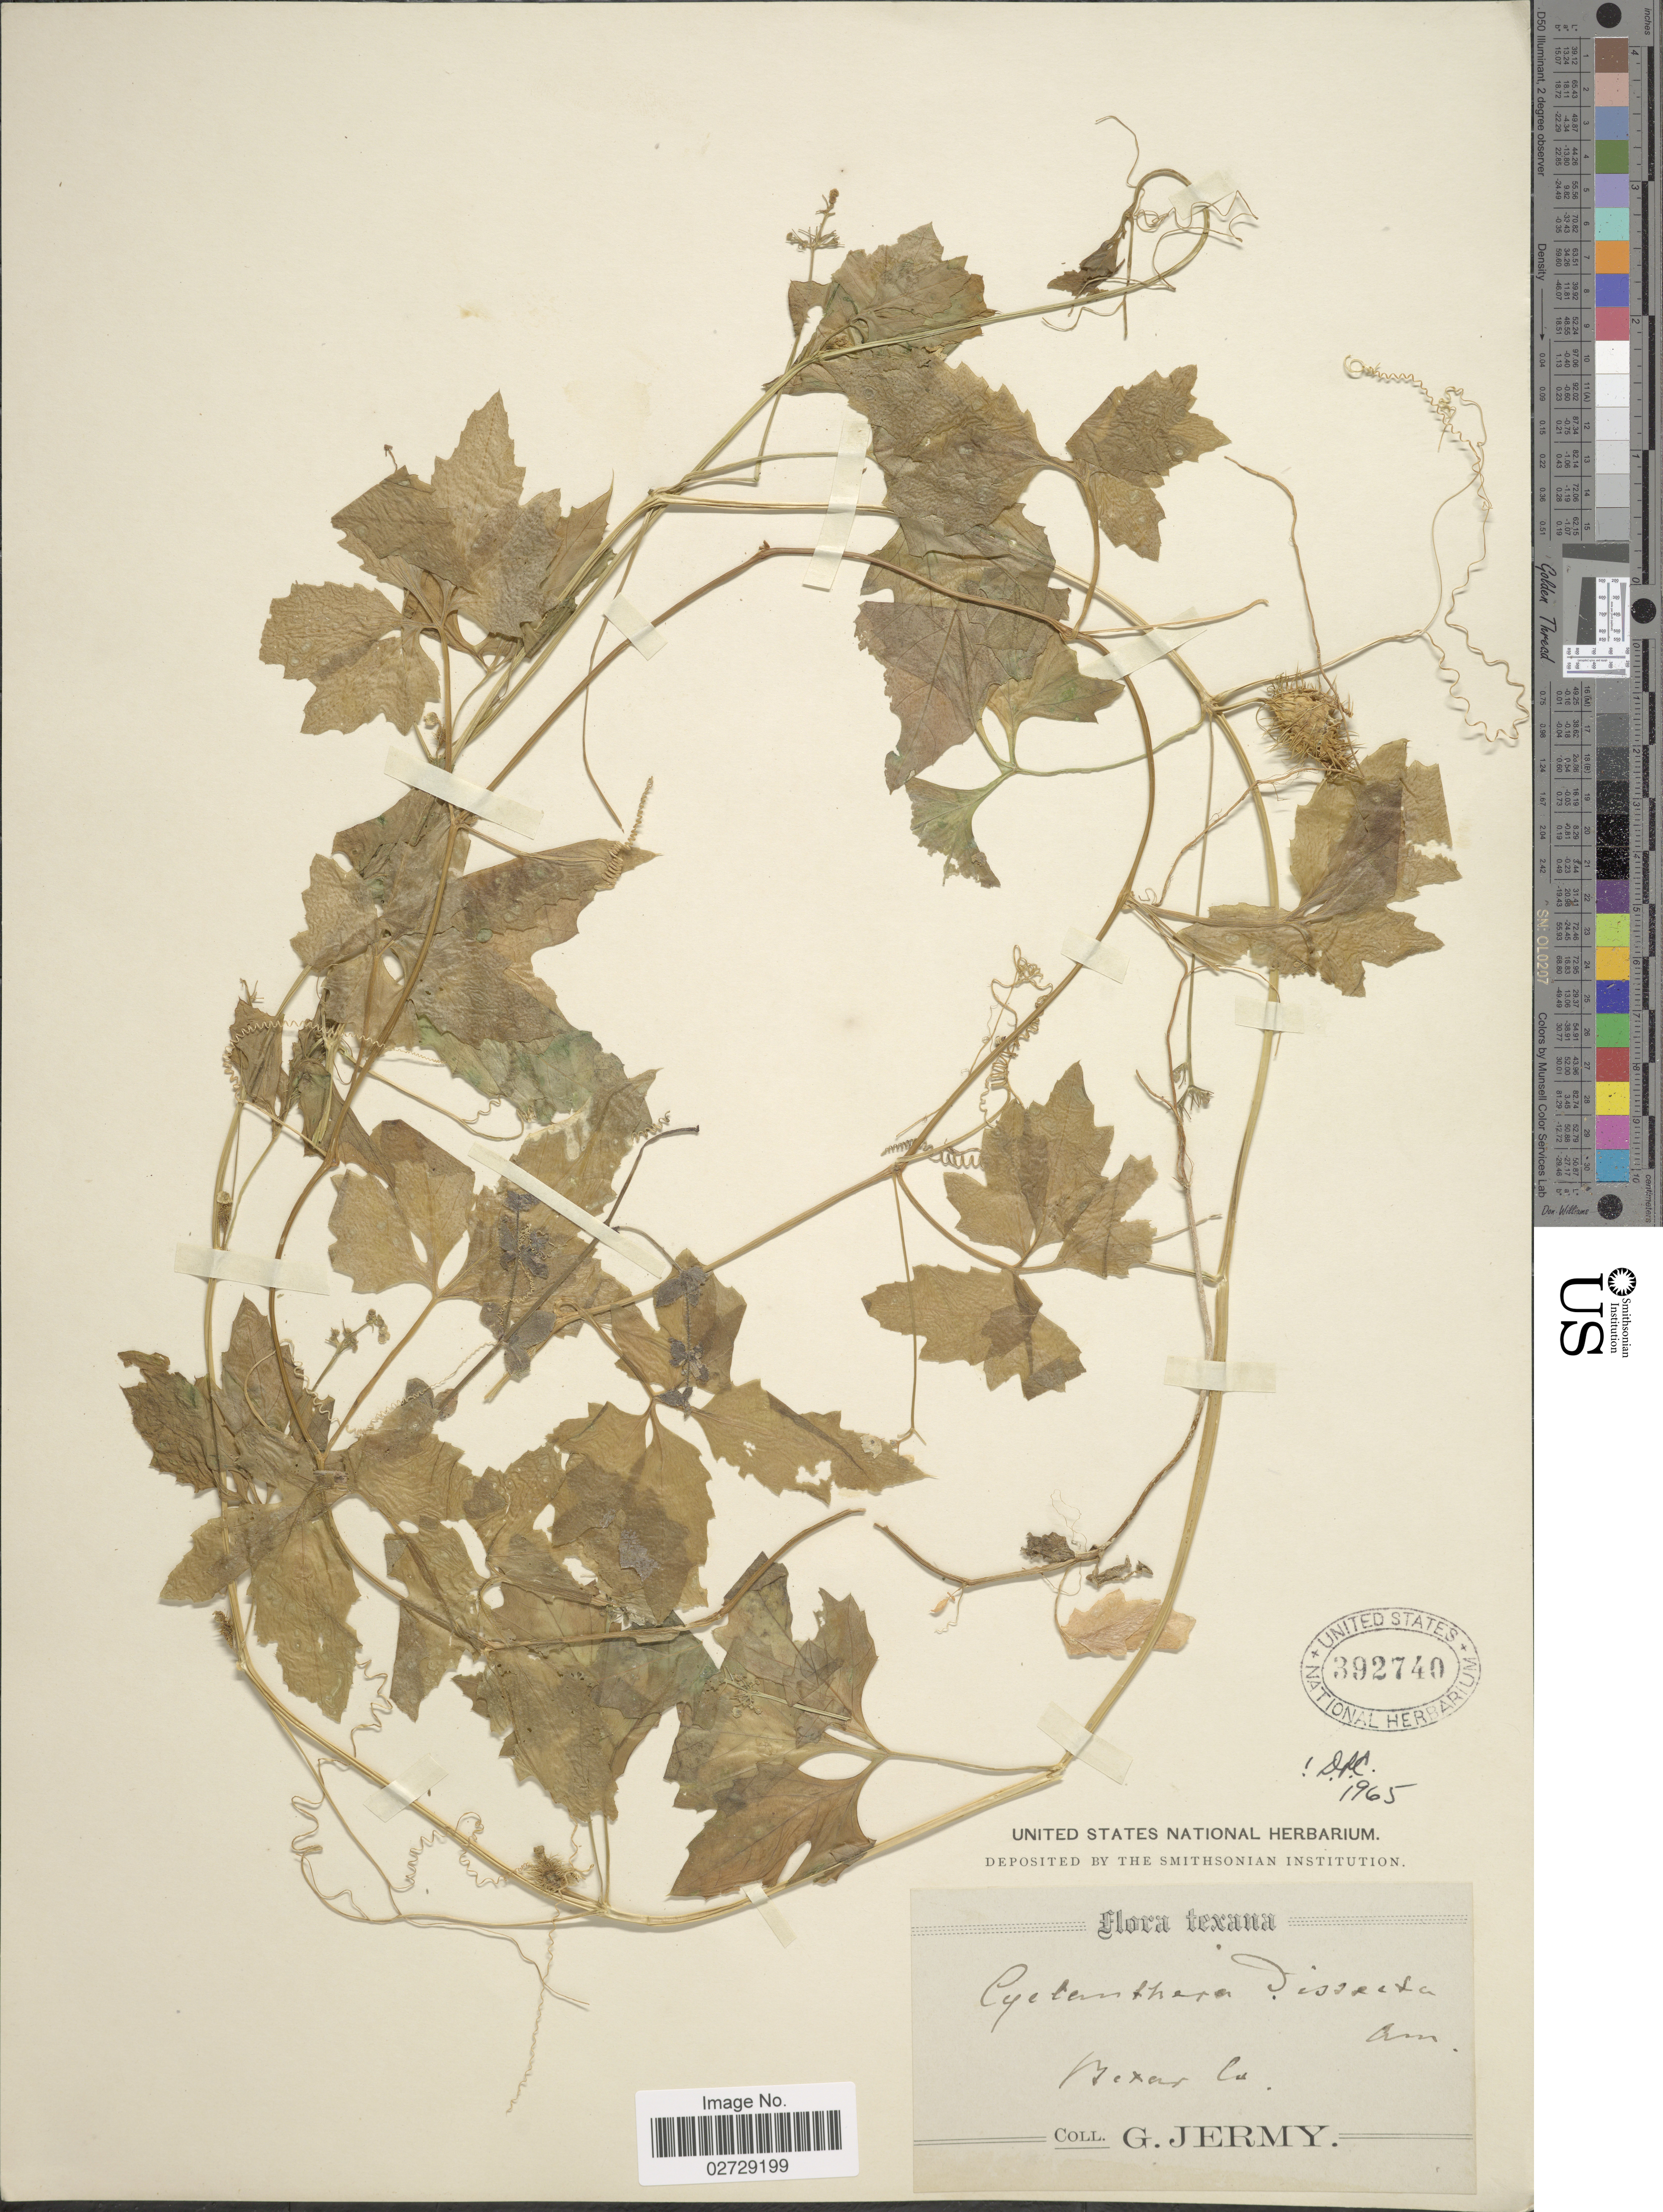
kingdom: Plantae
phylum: Tracheophyta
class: Magnoliopsida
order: Cucurbitales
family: Cucurbitaceae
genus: Cyclanthera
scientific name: Cyclanthera dissecta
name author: (Torr. & A. Gray) Arn.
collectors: G. Jermy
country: United States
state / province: Texas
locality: Bexar Co.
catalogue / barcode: US 392740